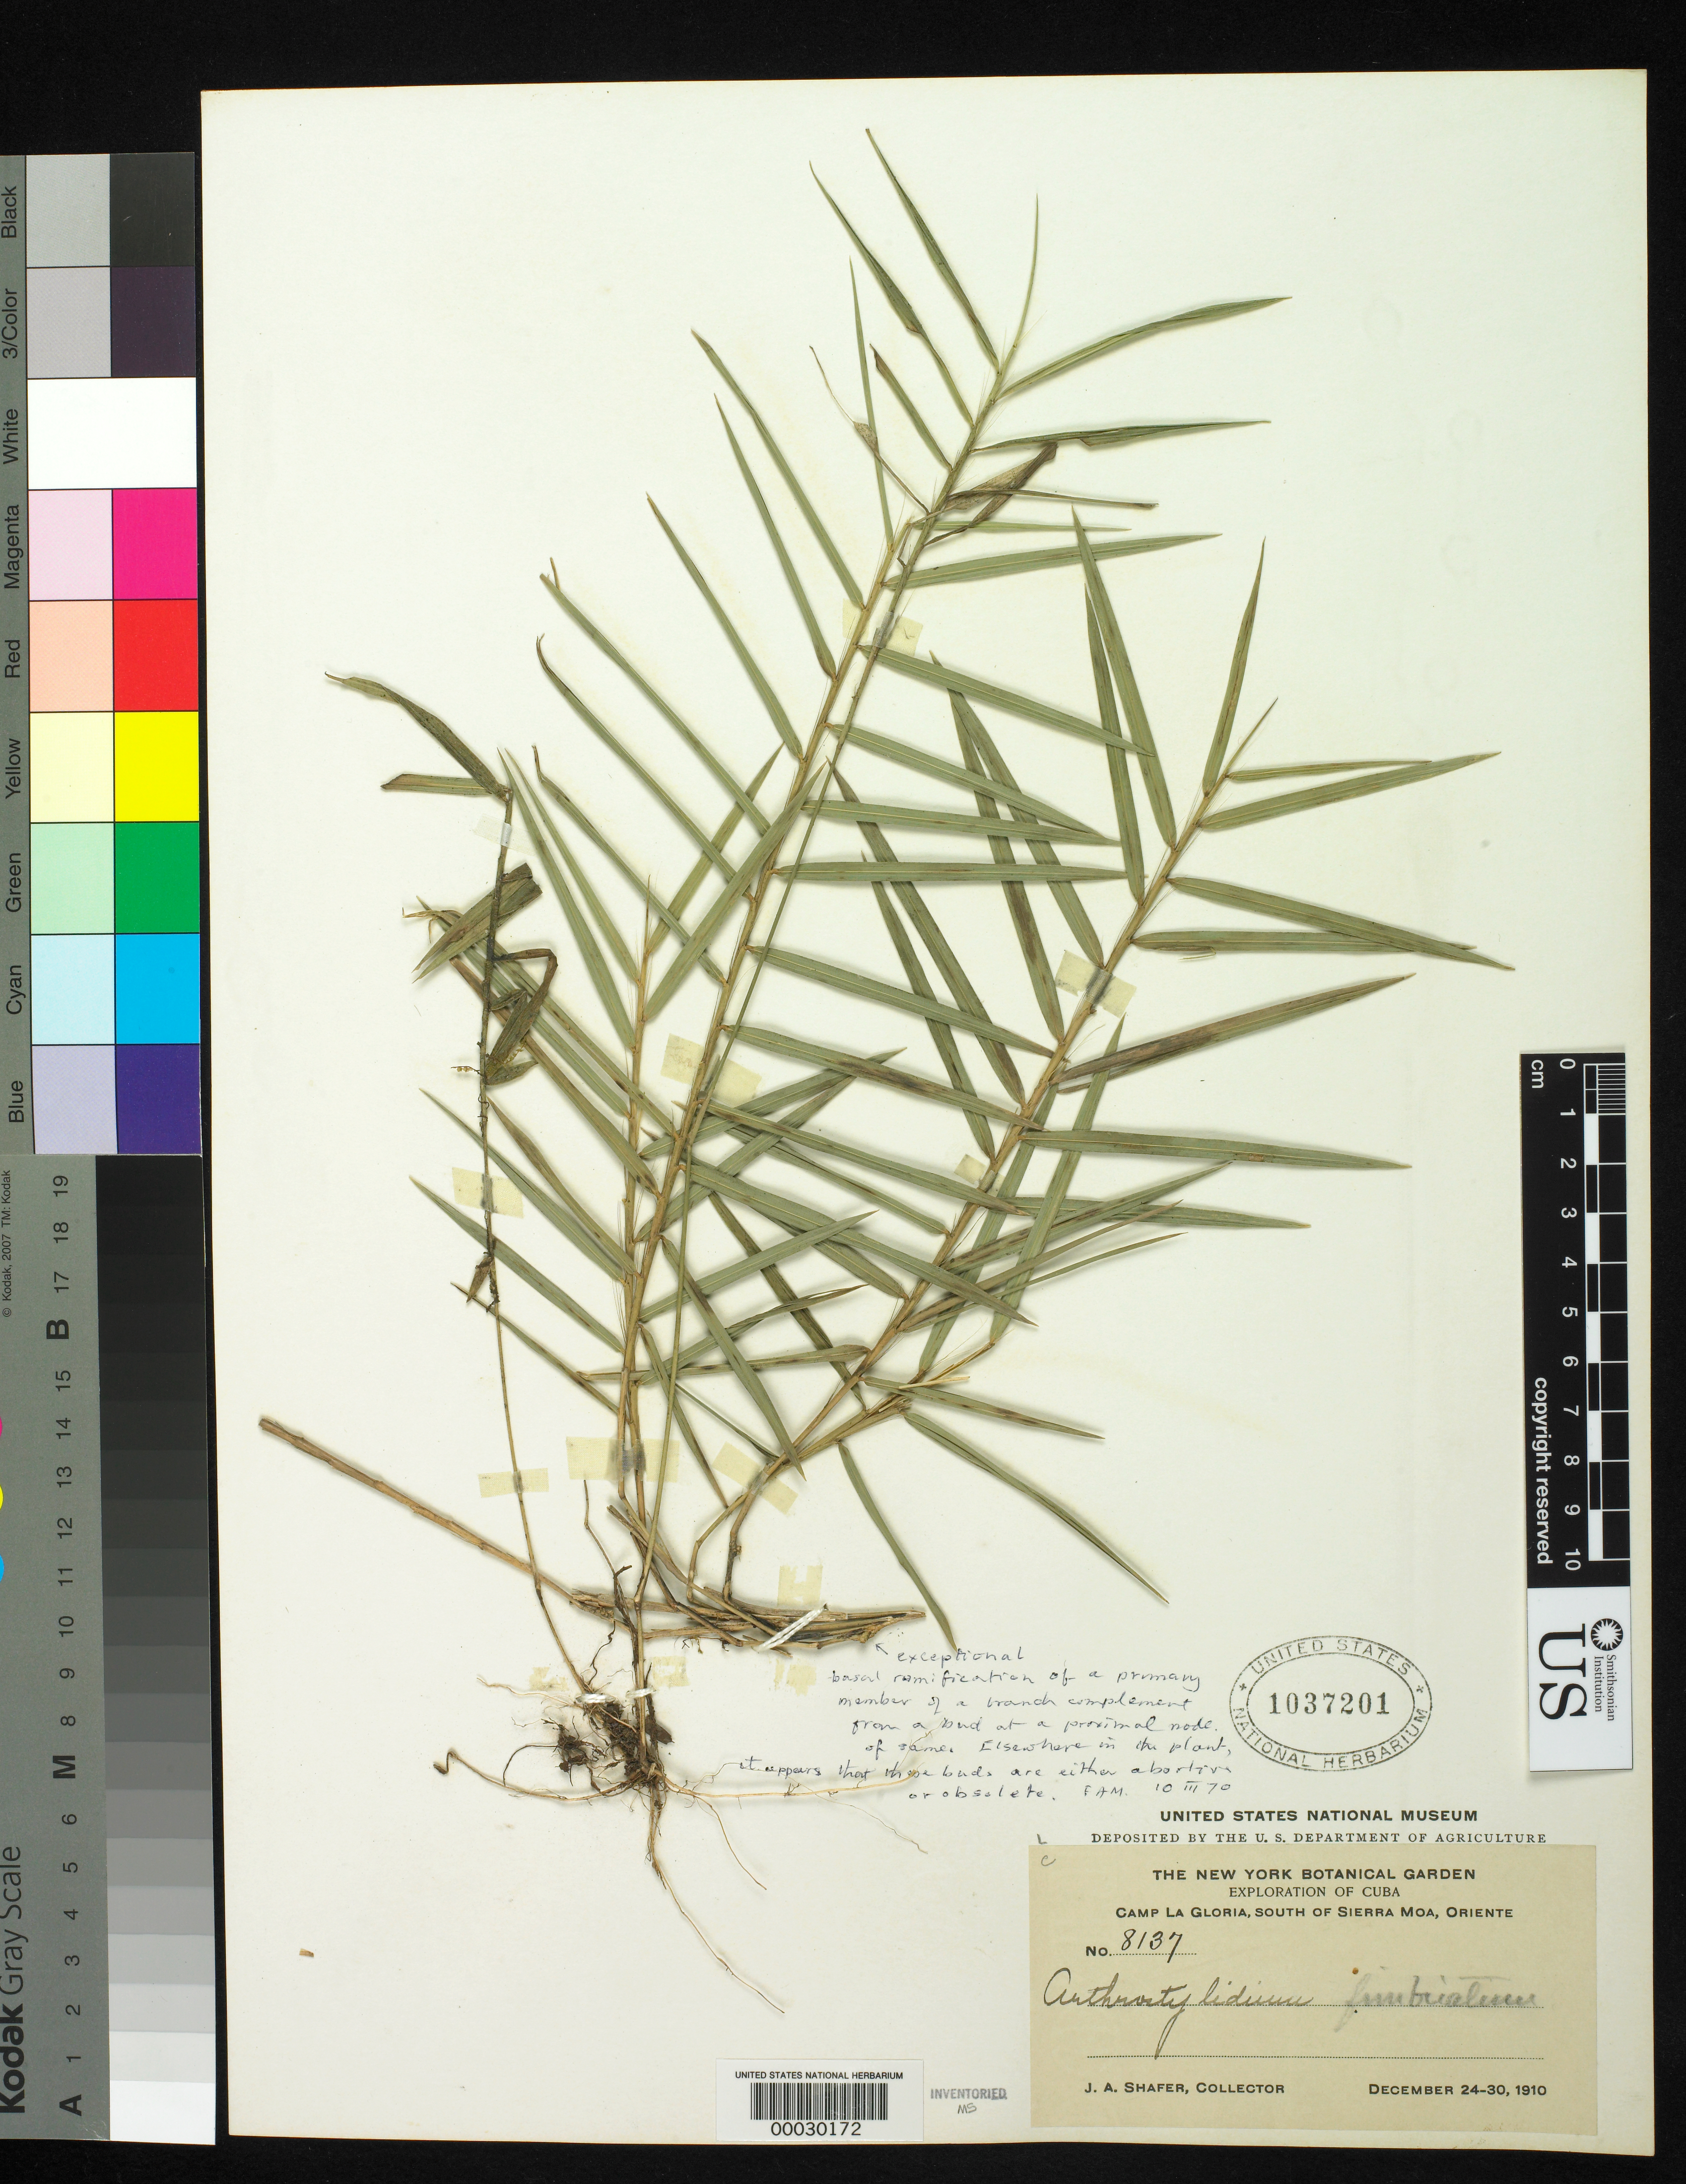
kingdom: Plantae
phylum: Tracheophyta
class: Liliopsida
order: Poales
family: Poaceae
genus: Arthrostylidium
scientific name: Arthrostylidium fimbriatum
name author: Griseb.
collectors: J. A. Shafer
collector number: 8137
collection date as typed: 24 Dec 1910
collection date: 1910-12-24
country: Cuba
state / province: Oriente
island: Greater Antilles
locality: Camp la gloria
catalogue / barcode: US 1037201